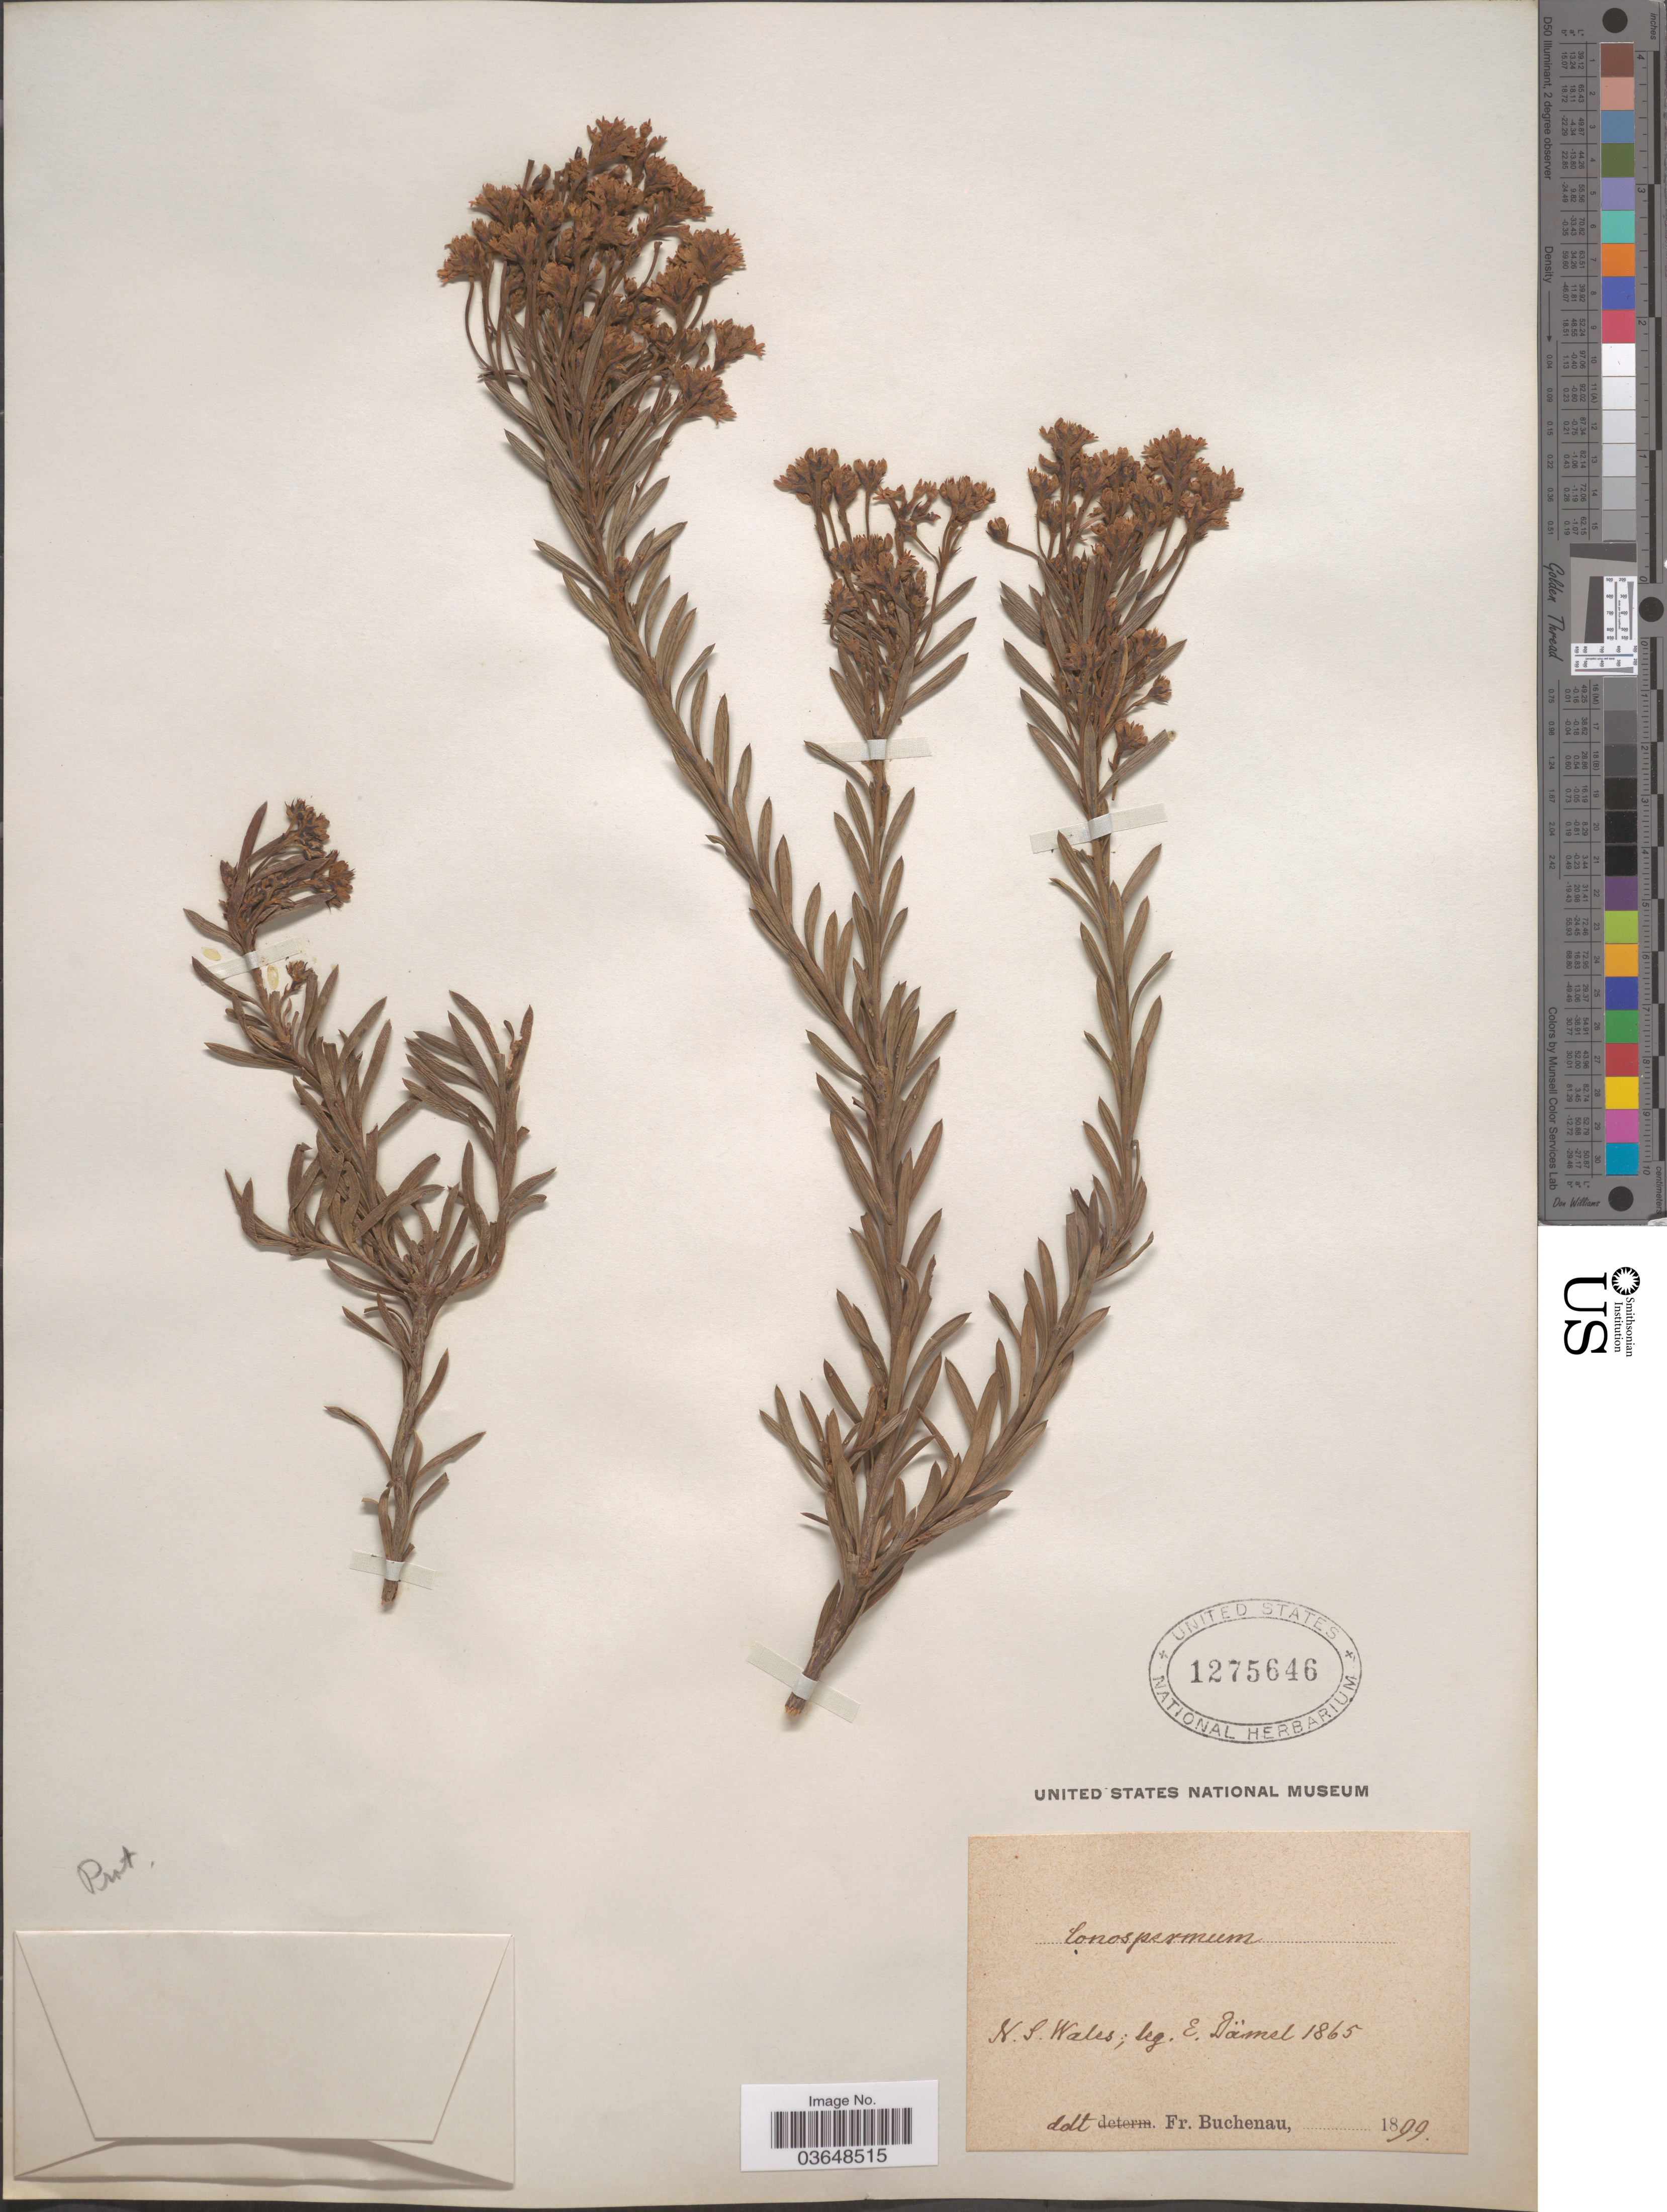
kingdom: Plantae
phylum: Tracheophyta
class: Magnoliopsida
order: Proteales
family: Proteaceae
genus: Conospermum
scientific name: Conospermum sp.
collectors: E. Damel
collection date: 1865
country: Australia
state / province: New South Wales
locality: N. S. Wales.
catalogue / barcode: US 1275646